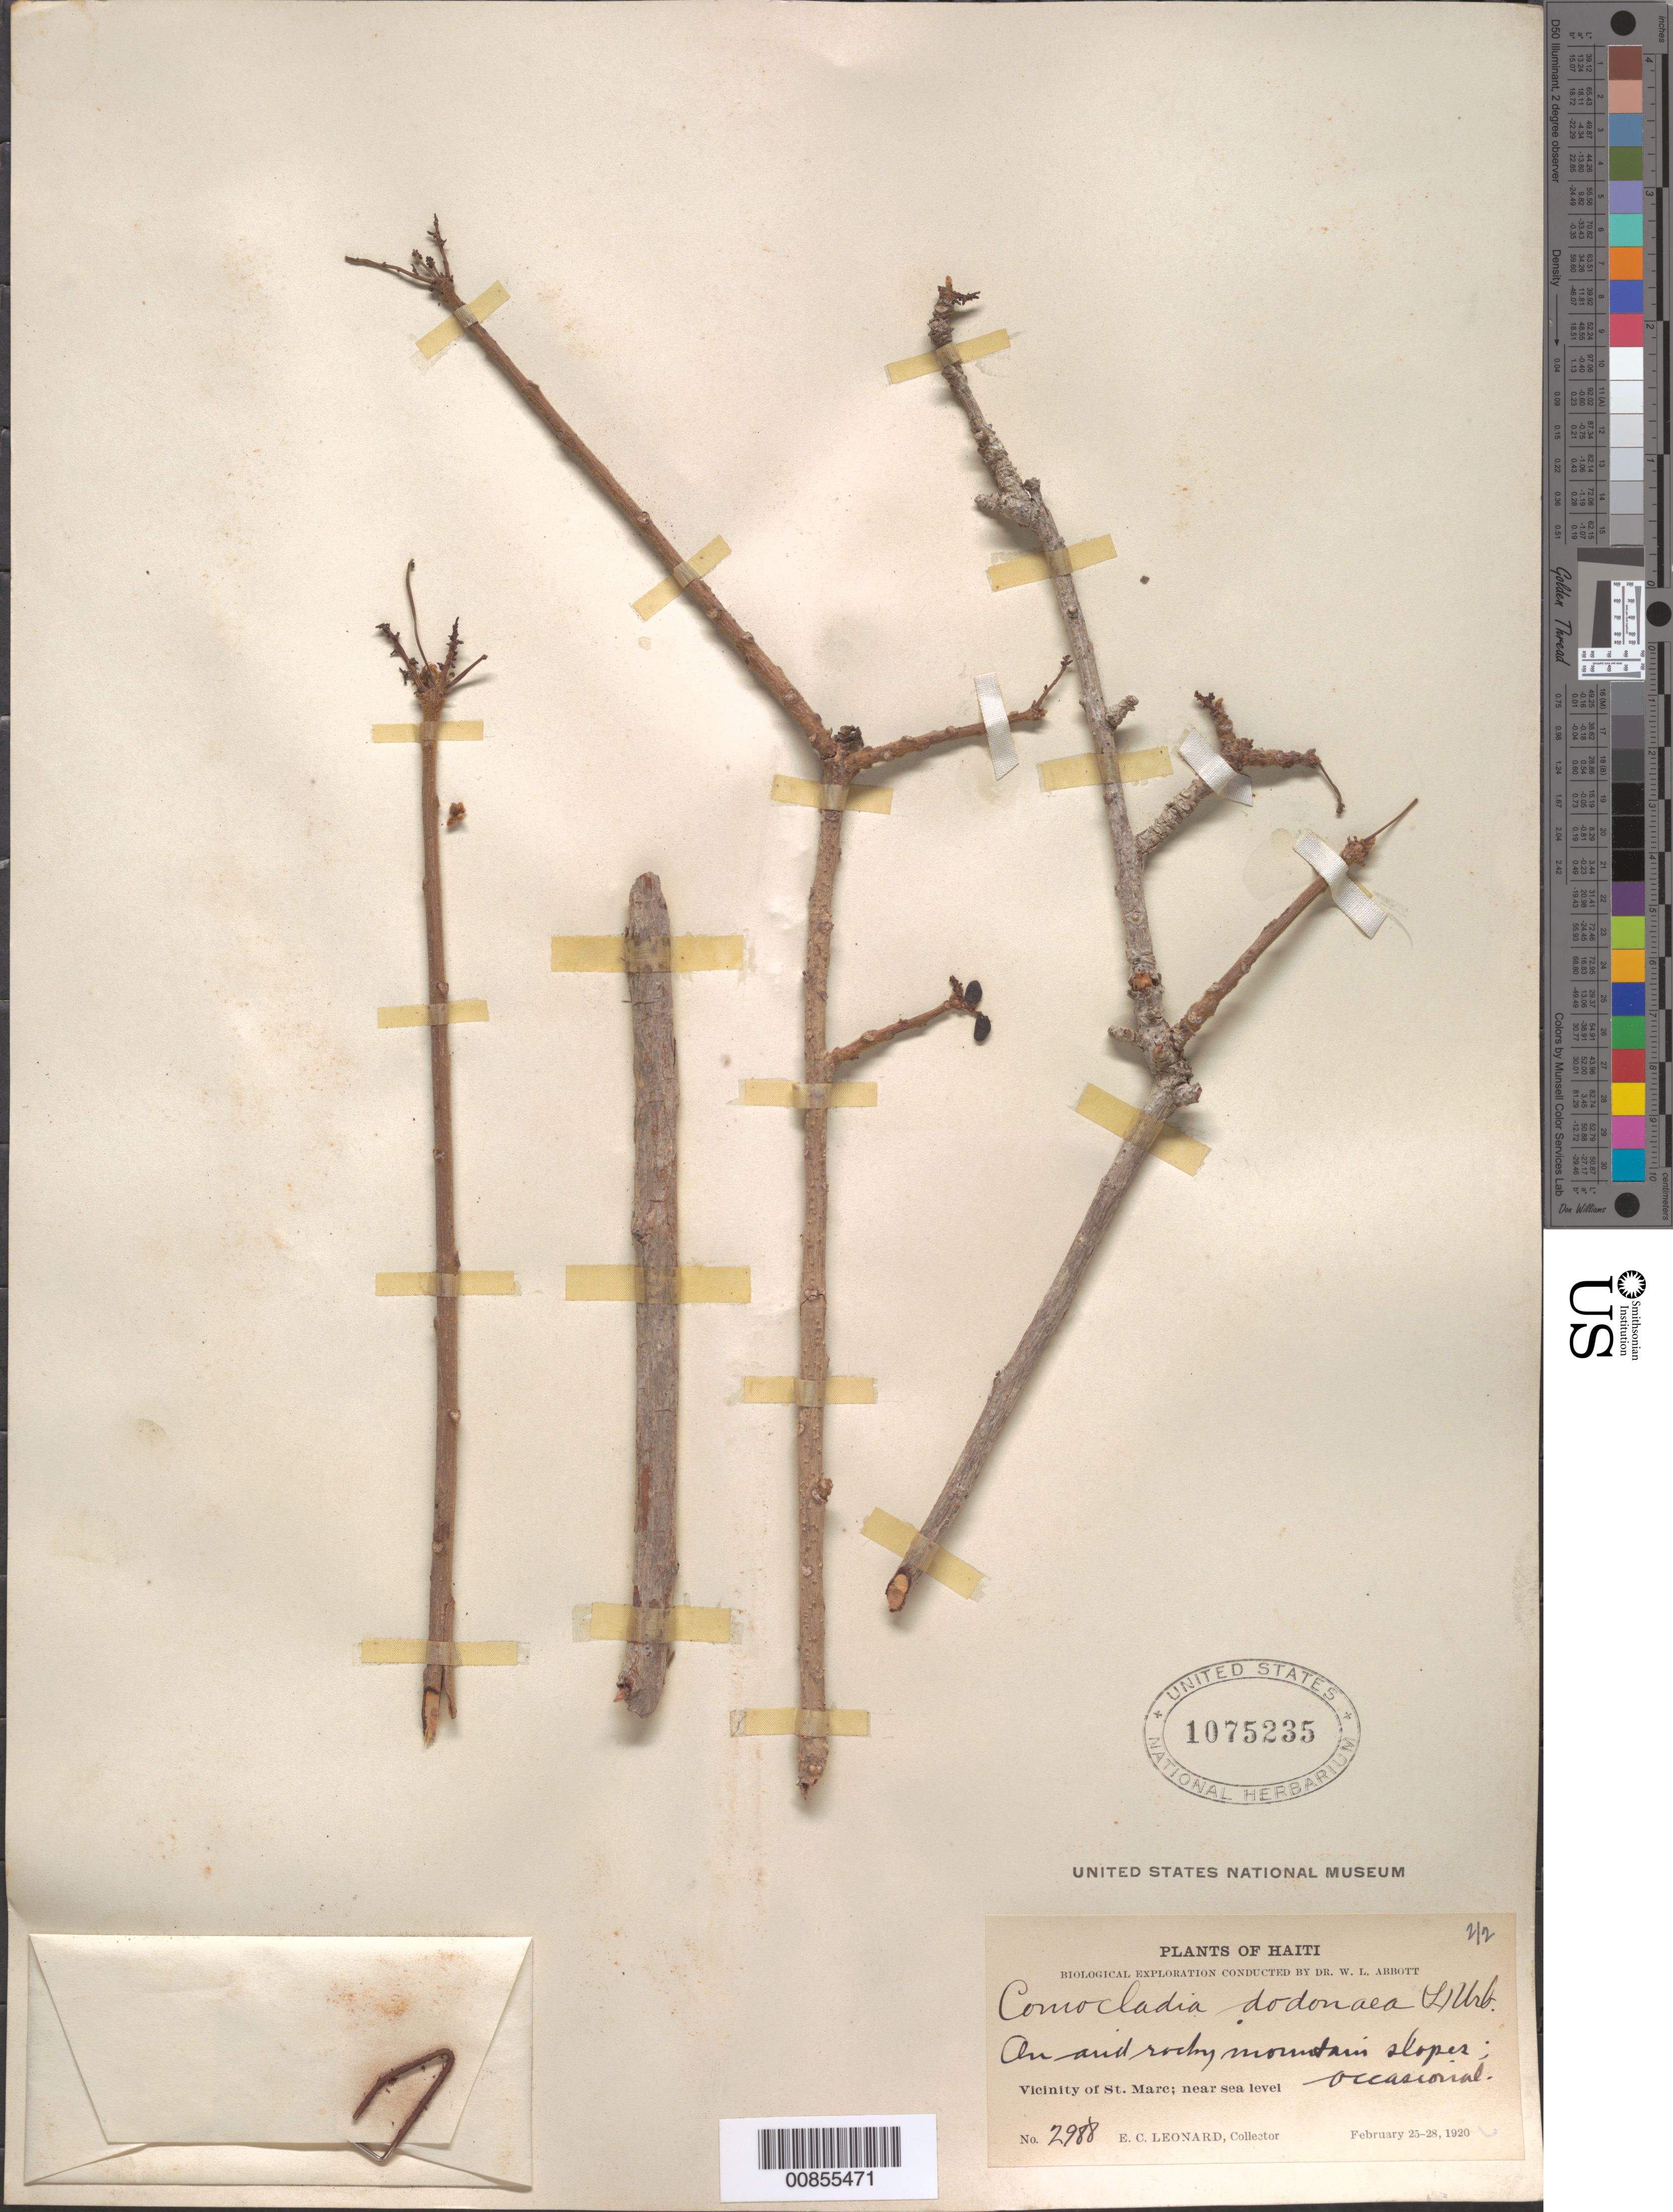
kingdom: Plantae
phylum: Tracheophyta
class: Magnoliopsida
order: Sapindales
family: Anacardiaceae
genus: Comocladia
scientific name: Comocladia dentata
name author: Jacq.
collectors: E. C. Leonard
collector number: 2988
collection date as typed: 25 Feb 1920 to 28 Feb 1920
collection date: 1920-02-25/1920-02-28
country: Haiti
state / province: Artibonite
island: Hispaniola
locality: Vicinity of St. Marc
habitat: An arid rocky mountain slopes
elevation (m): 0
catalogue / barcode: US 1075235